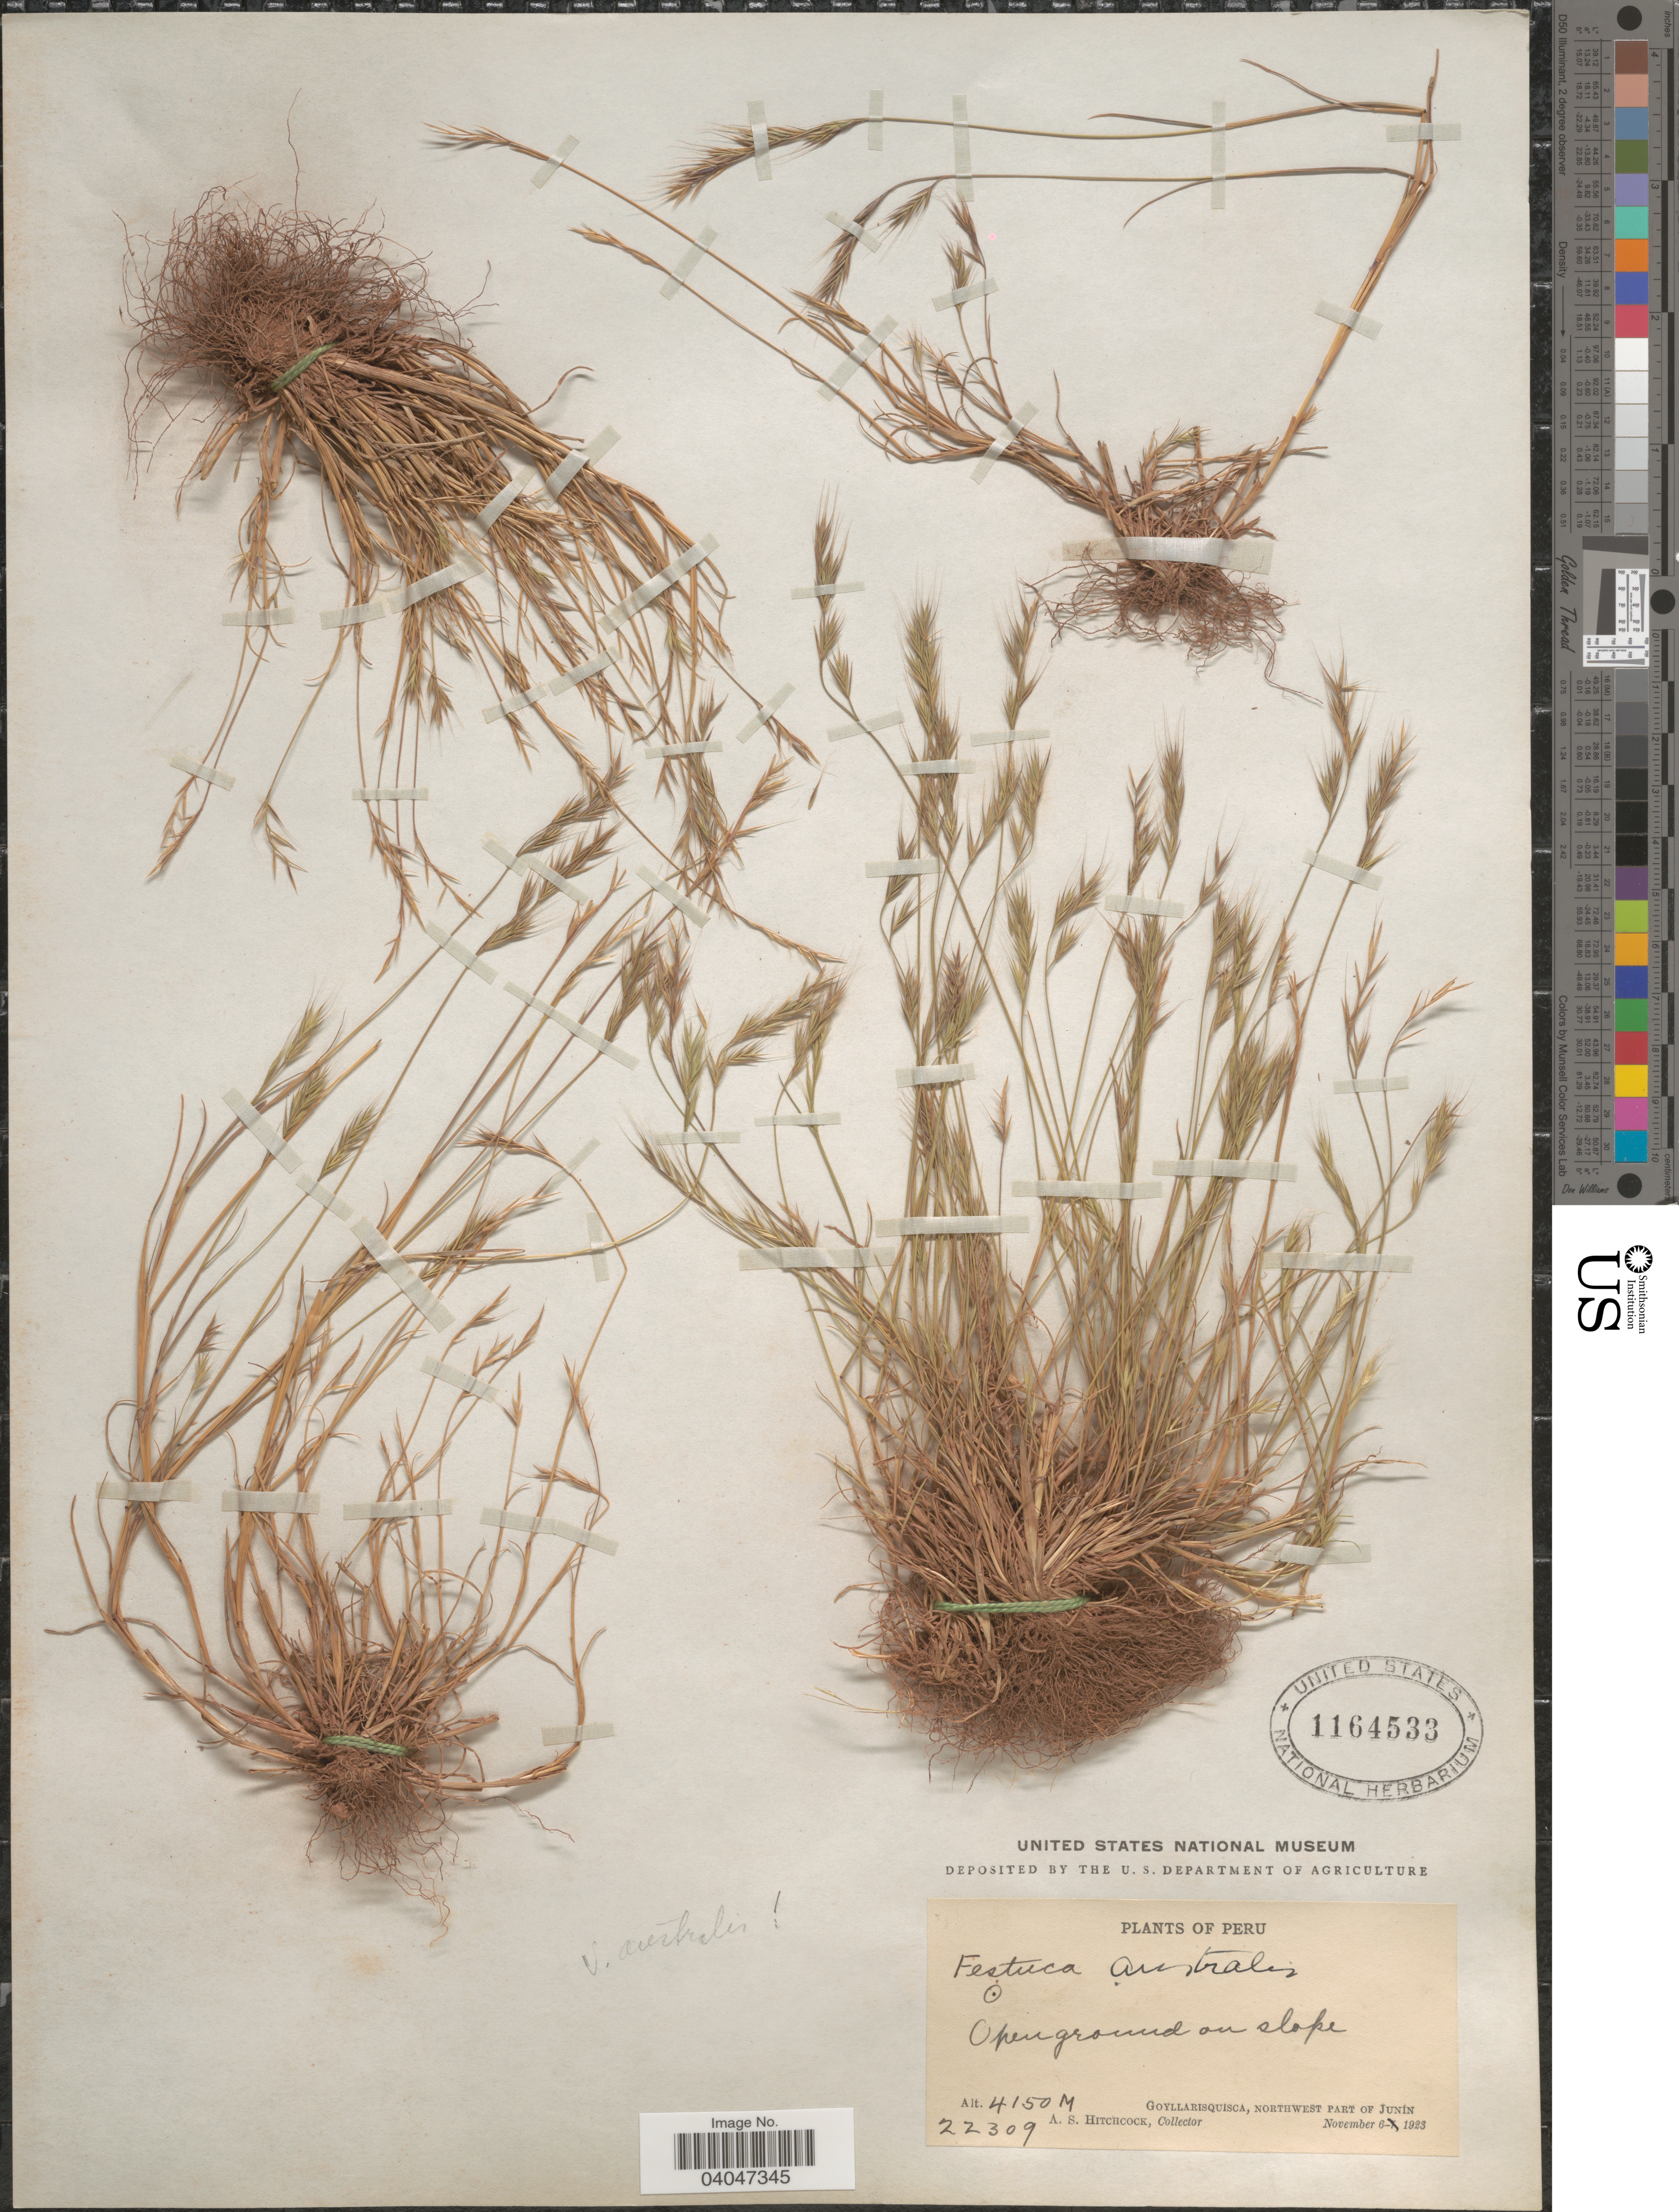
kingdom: Plantae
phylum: Tracheophyta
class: Liliopsida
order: Poales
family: Poaceae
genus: Festuca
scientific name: Festuca australis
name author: Nees ex Steud.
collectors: A. S. Hitchcock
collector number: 22309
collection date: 1923-11-06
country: Peru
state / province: Junín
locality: Goyllarisquisca, northwest part of Junín.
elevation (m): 4150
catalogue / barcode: US 1164533